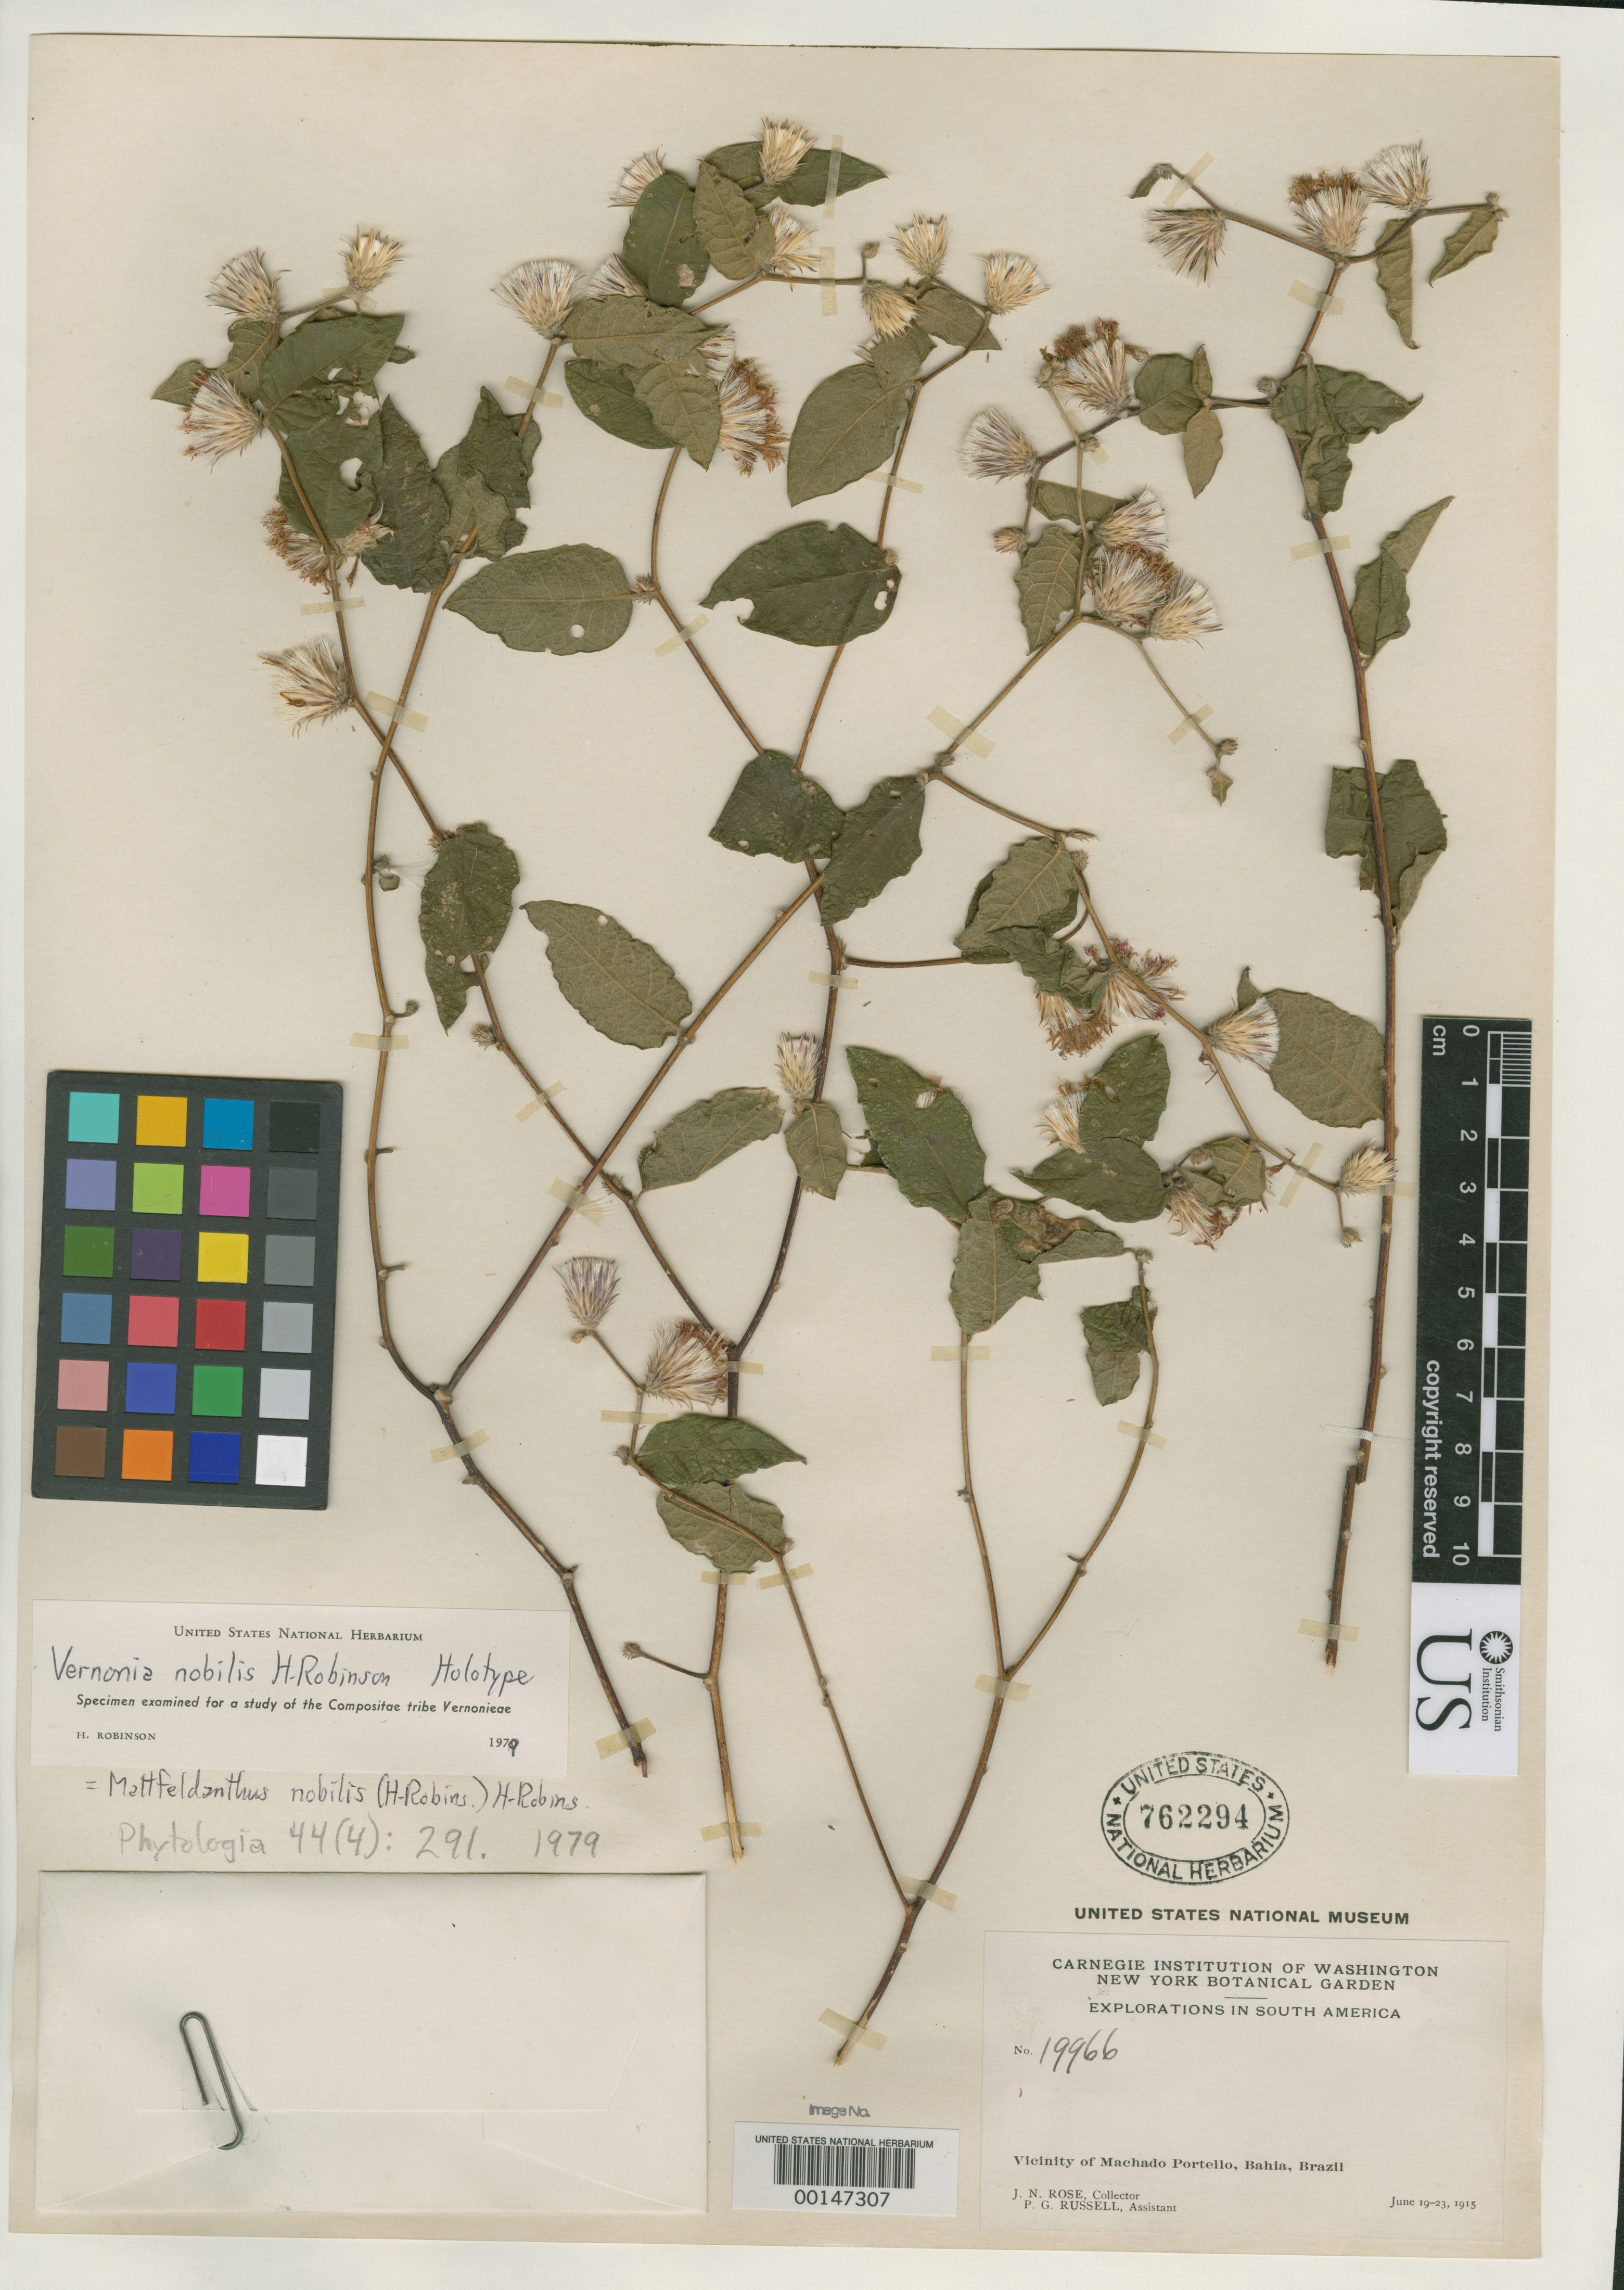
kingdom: Plantae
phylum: Tracheophyta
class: Magnoliopsida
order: Asterales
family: Asteraceae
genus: Vernonia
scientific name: Vernonia nobilis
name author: H. Rob.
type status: Holotype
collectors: J. N. Rose & P. G. Russell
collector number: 19966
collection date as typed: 19 Jun 1915 to 23 Jun 1915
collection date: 1915-06-19/1915-06-23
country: Brazil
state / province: Bahia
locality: Vicinity of Machado Portello.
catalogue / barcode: US 762294